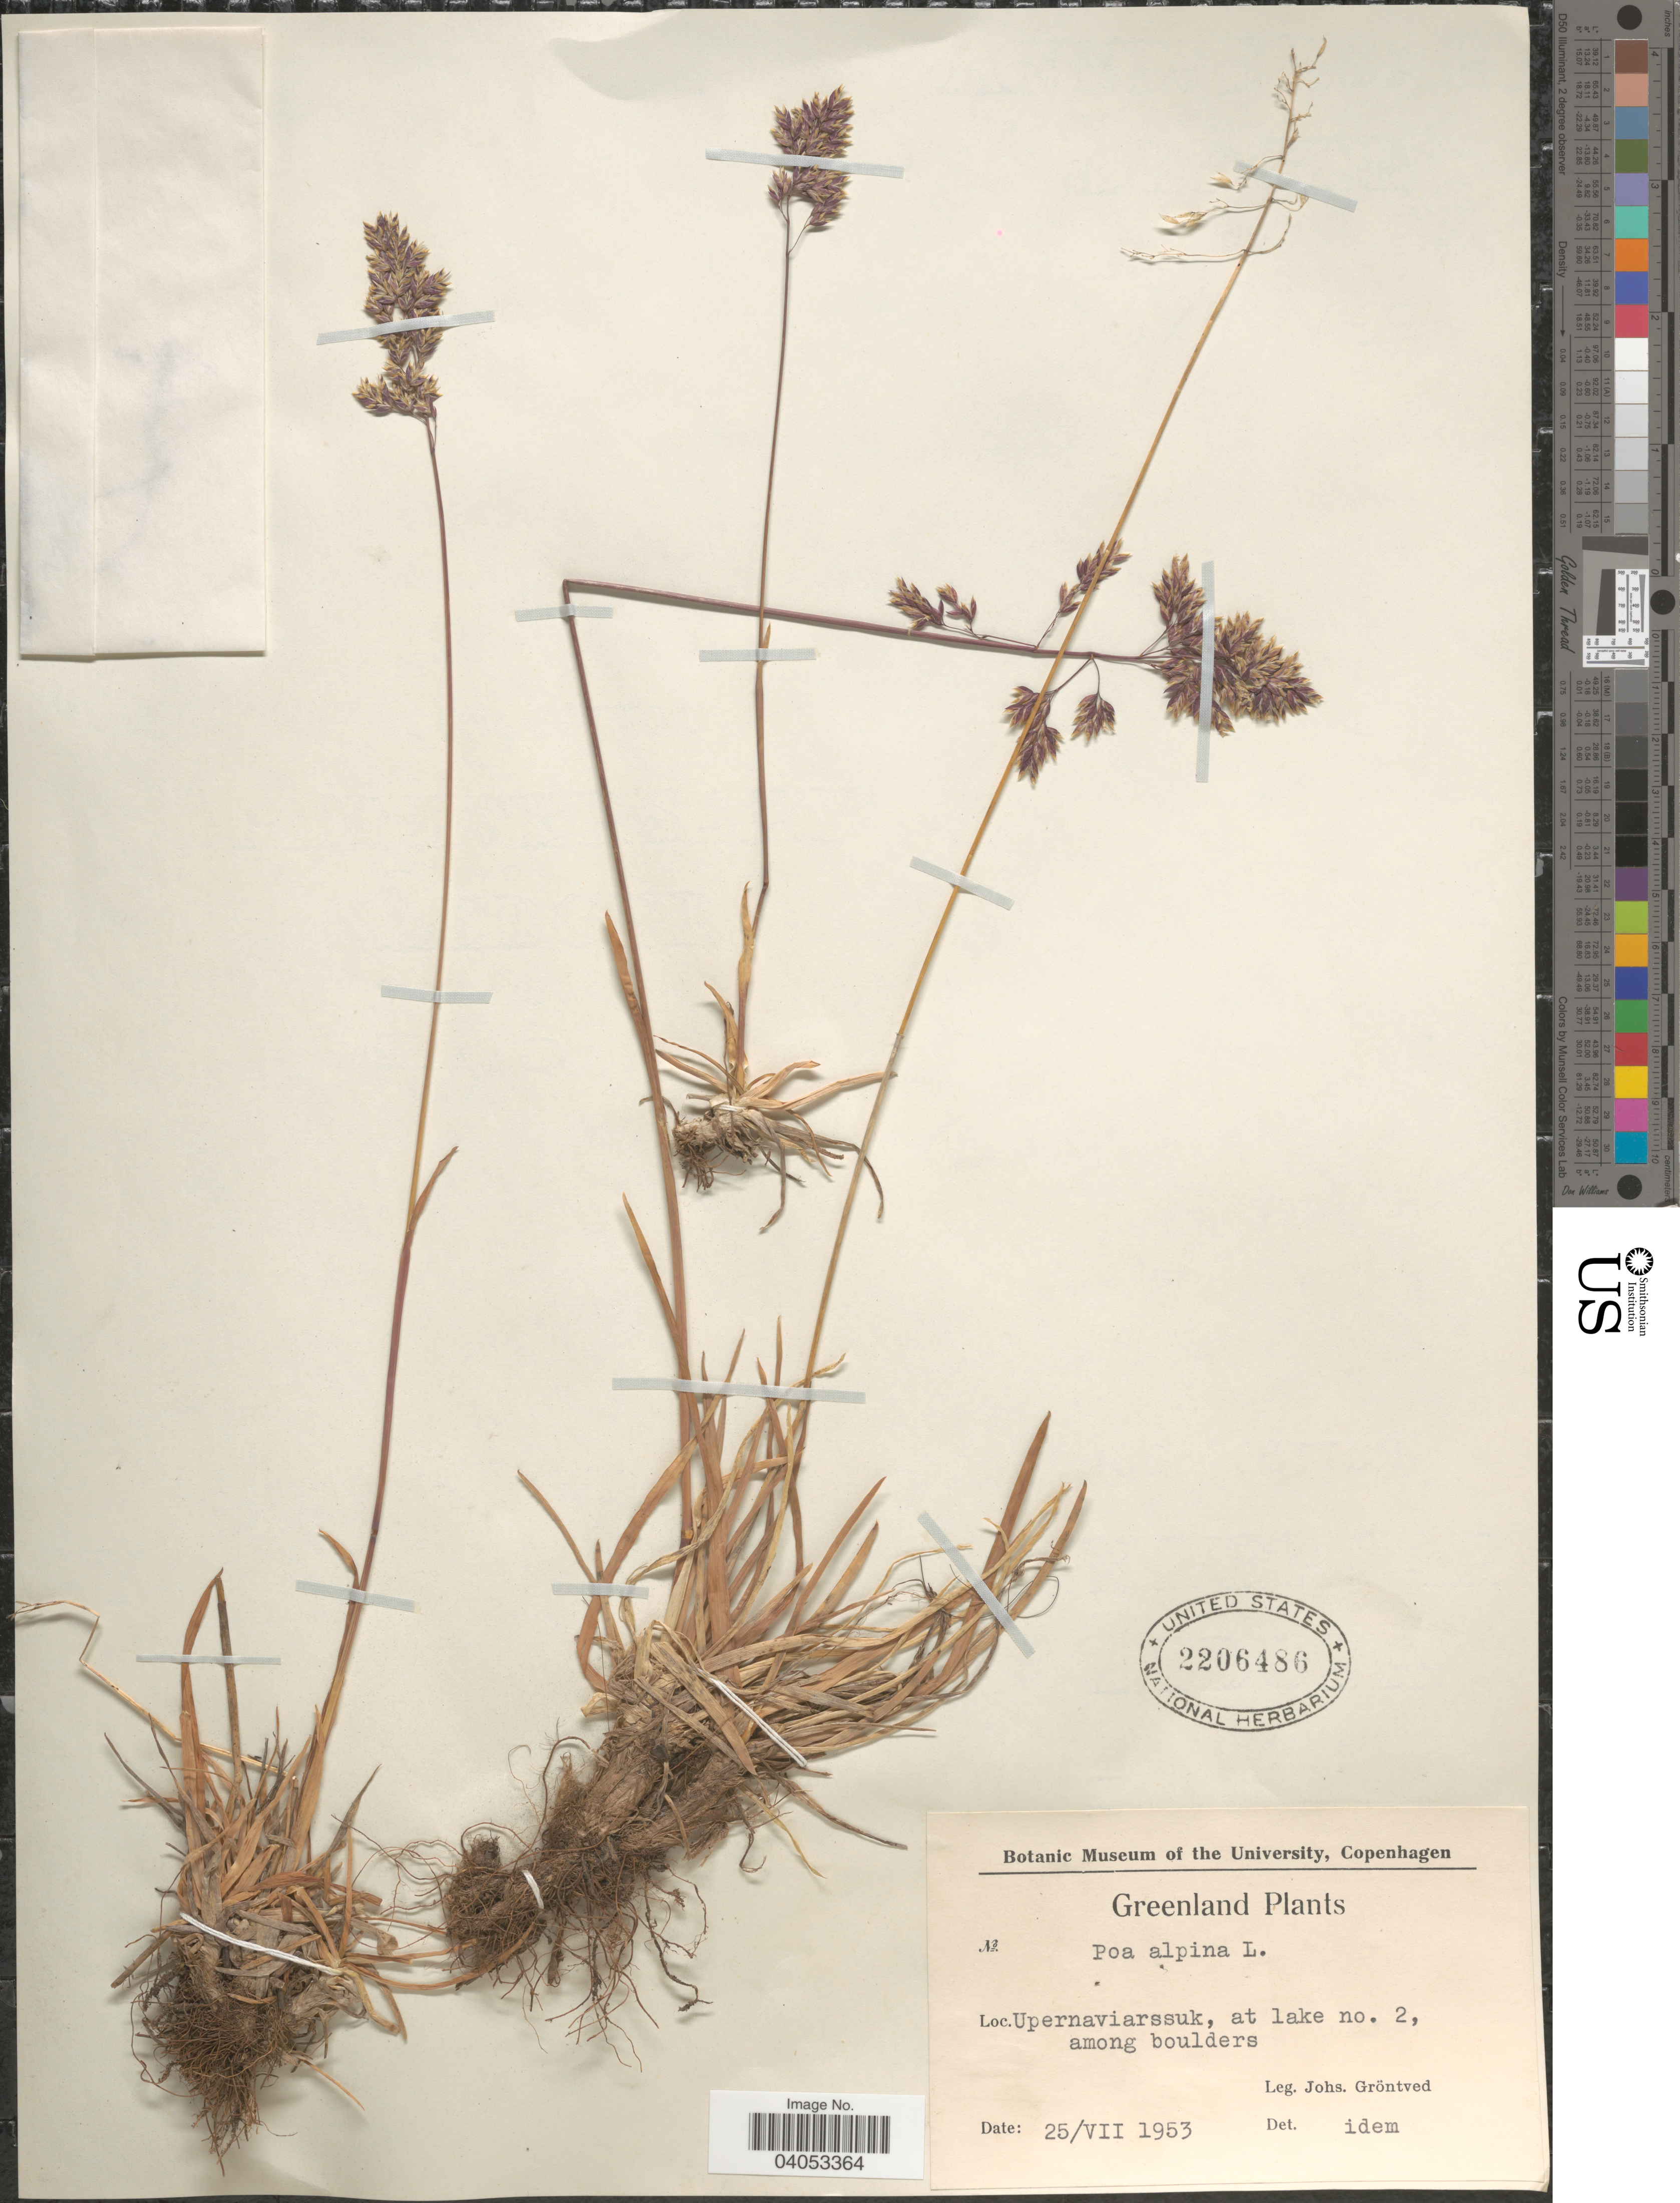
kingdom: Plantae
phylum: Tracheophyta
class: Liliopsida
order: Poales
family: Poaceae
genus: Poa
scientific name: Poa alpina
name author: L.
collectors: J. Grøntved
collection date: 1953-07-25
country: Greenland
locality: Upernaviarssuk, at lake no. 2, among boulders.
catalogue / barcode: US 2206486